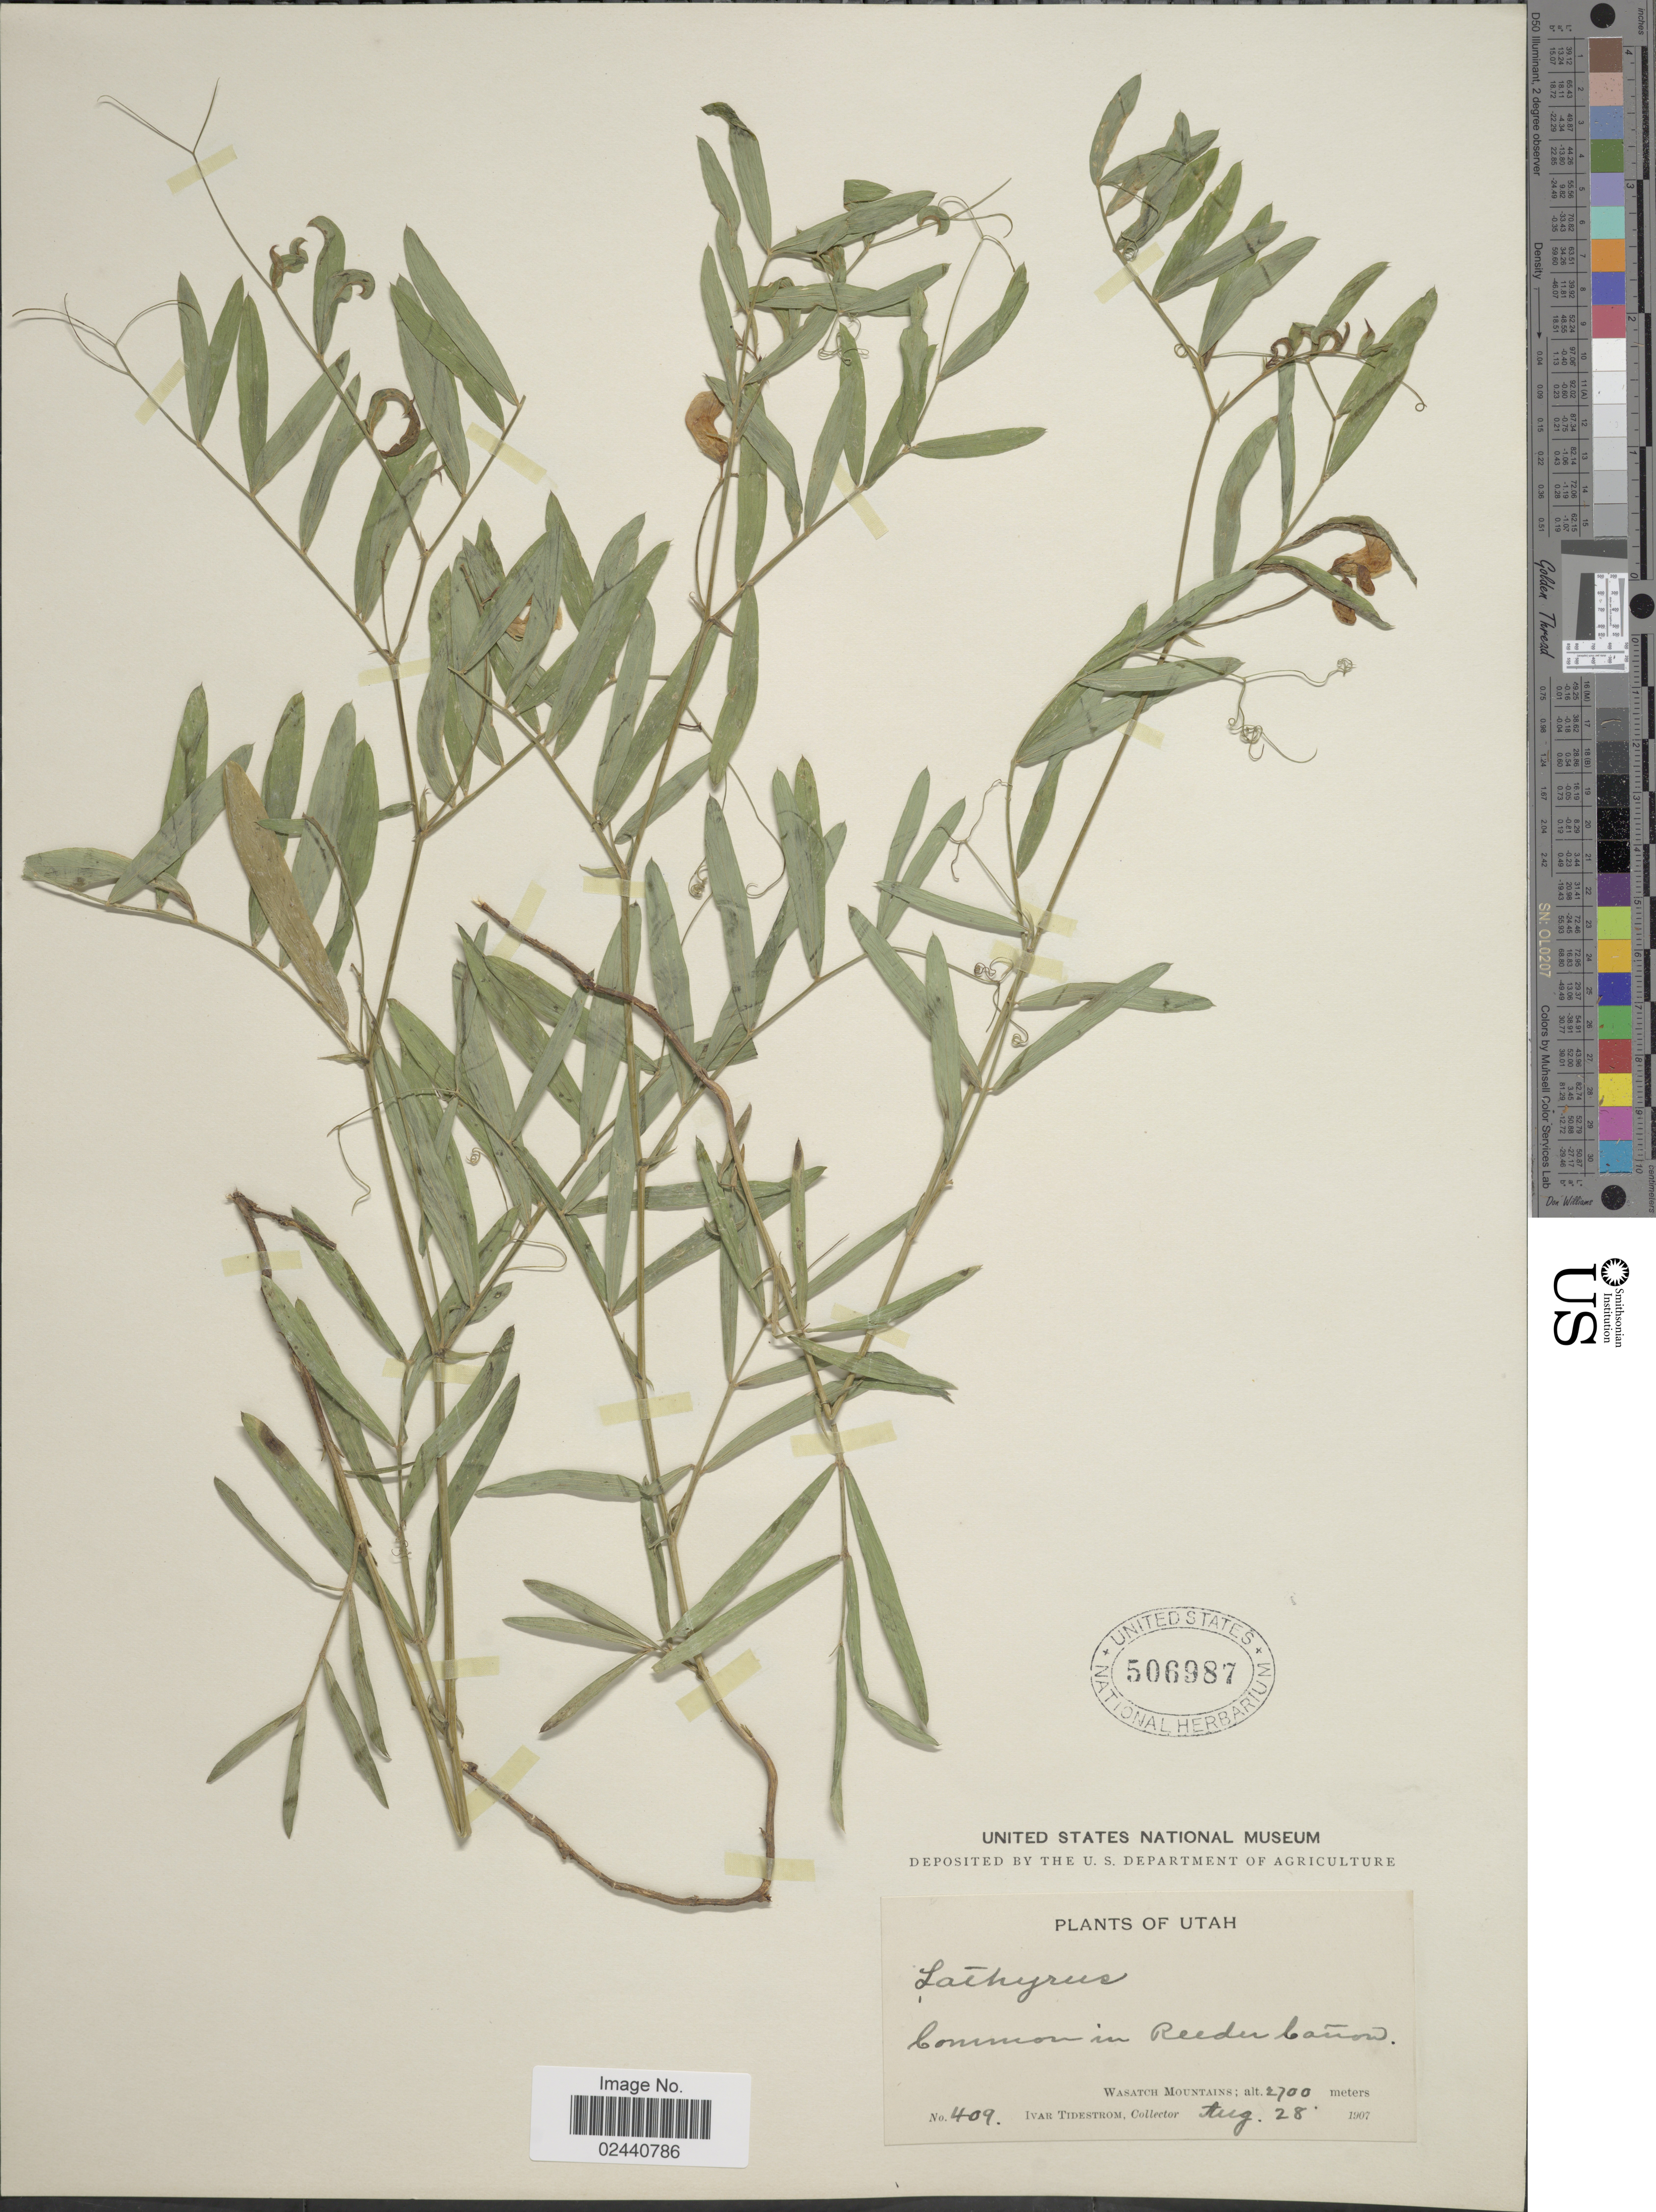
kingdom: Plantae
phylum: Tracheophyta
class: Magnoliopsida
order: Fabales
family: Fabaceae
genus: Lathyrus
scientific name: Lathyrus lanszwertii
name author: Kellogg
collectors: I. F. Tidestrom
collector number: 409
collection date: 1907-08-28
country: United States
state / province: Utah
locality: Reeder Canon, Wasatch Mountains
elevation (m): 2700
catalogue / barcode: US 506987